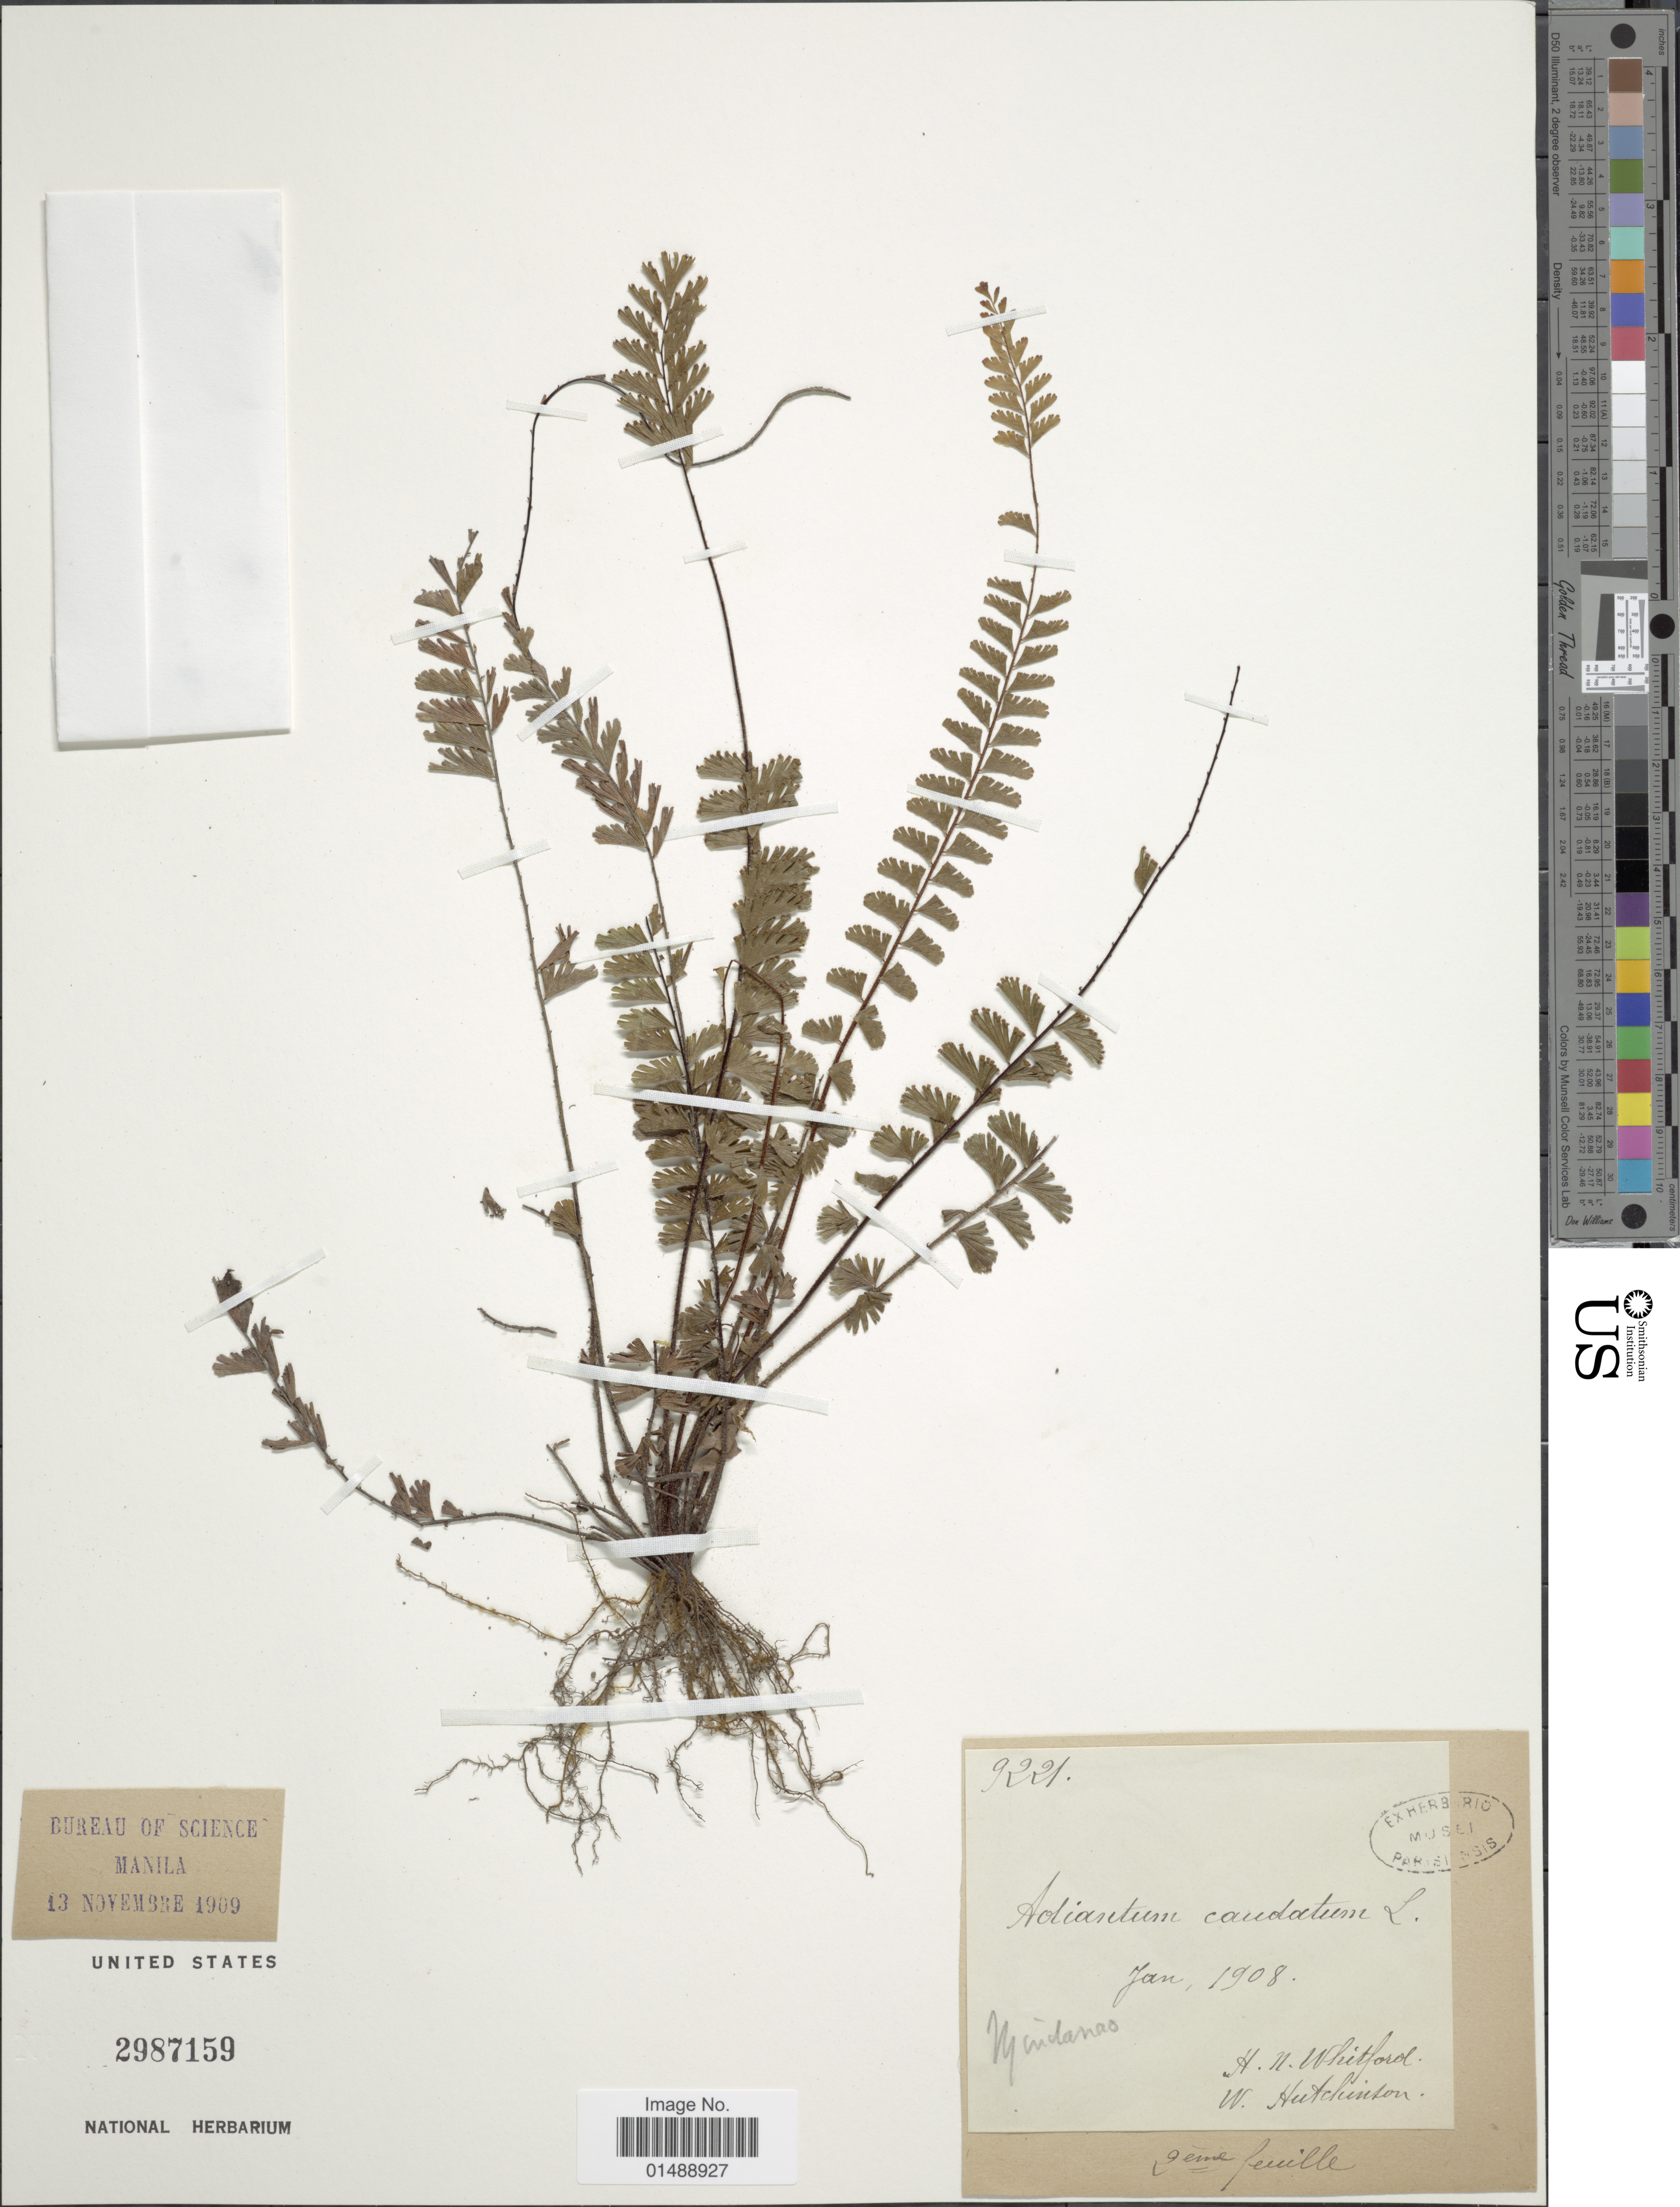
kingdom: Plantae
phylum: Tracheophyta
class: Polypodiopsida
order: Polypodiales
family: Pteridaceae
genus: Adiantum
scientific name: Adiantum caudatum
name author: L.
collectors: H. N. Whitford & W. J. Hutchinson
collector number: Forestry Bureau 9221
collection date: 1908-01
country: Philippines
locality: Mindanao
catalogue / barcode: US 2987159